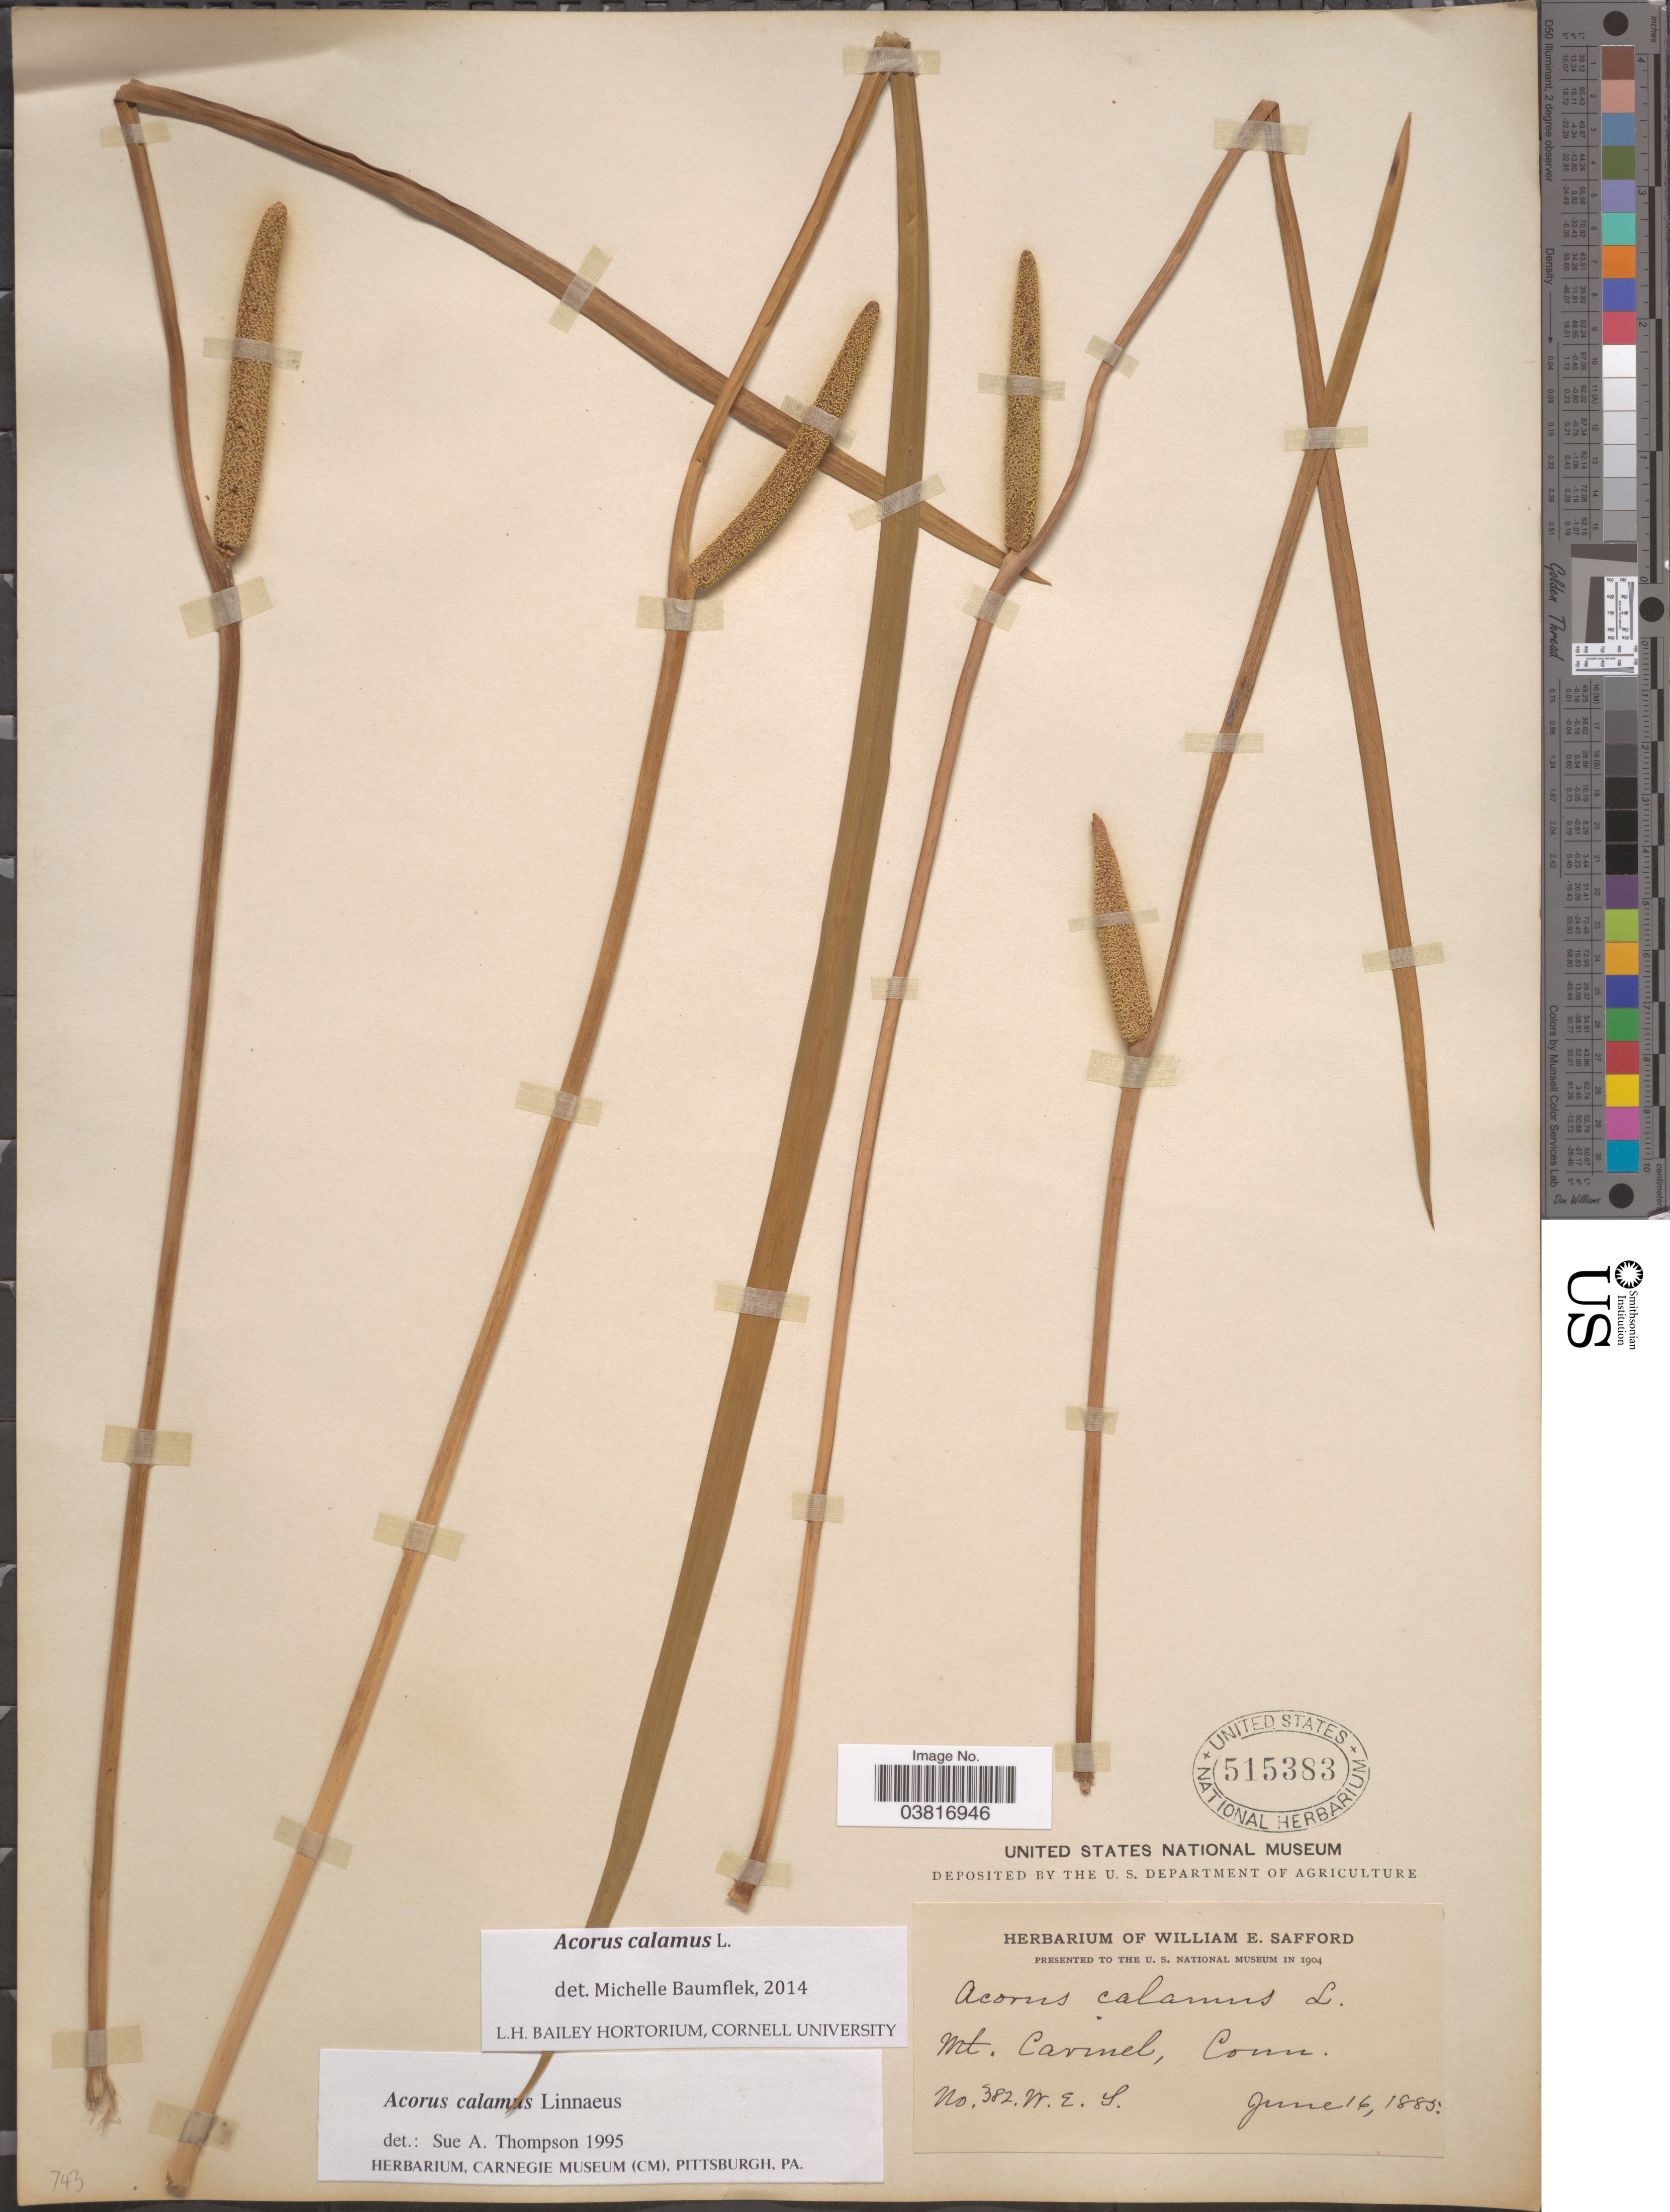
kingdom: Plantae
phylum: Tracheophyta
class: Liliopsida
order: Acorales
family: Acoraceae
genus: Acorus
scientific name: Acorus calamus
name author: L.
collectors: W. E. Safford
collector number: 382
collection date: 1885-06-16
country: United States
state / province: Connecticut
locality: Mt. Carmel.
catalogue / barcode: US 515383